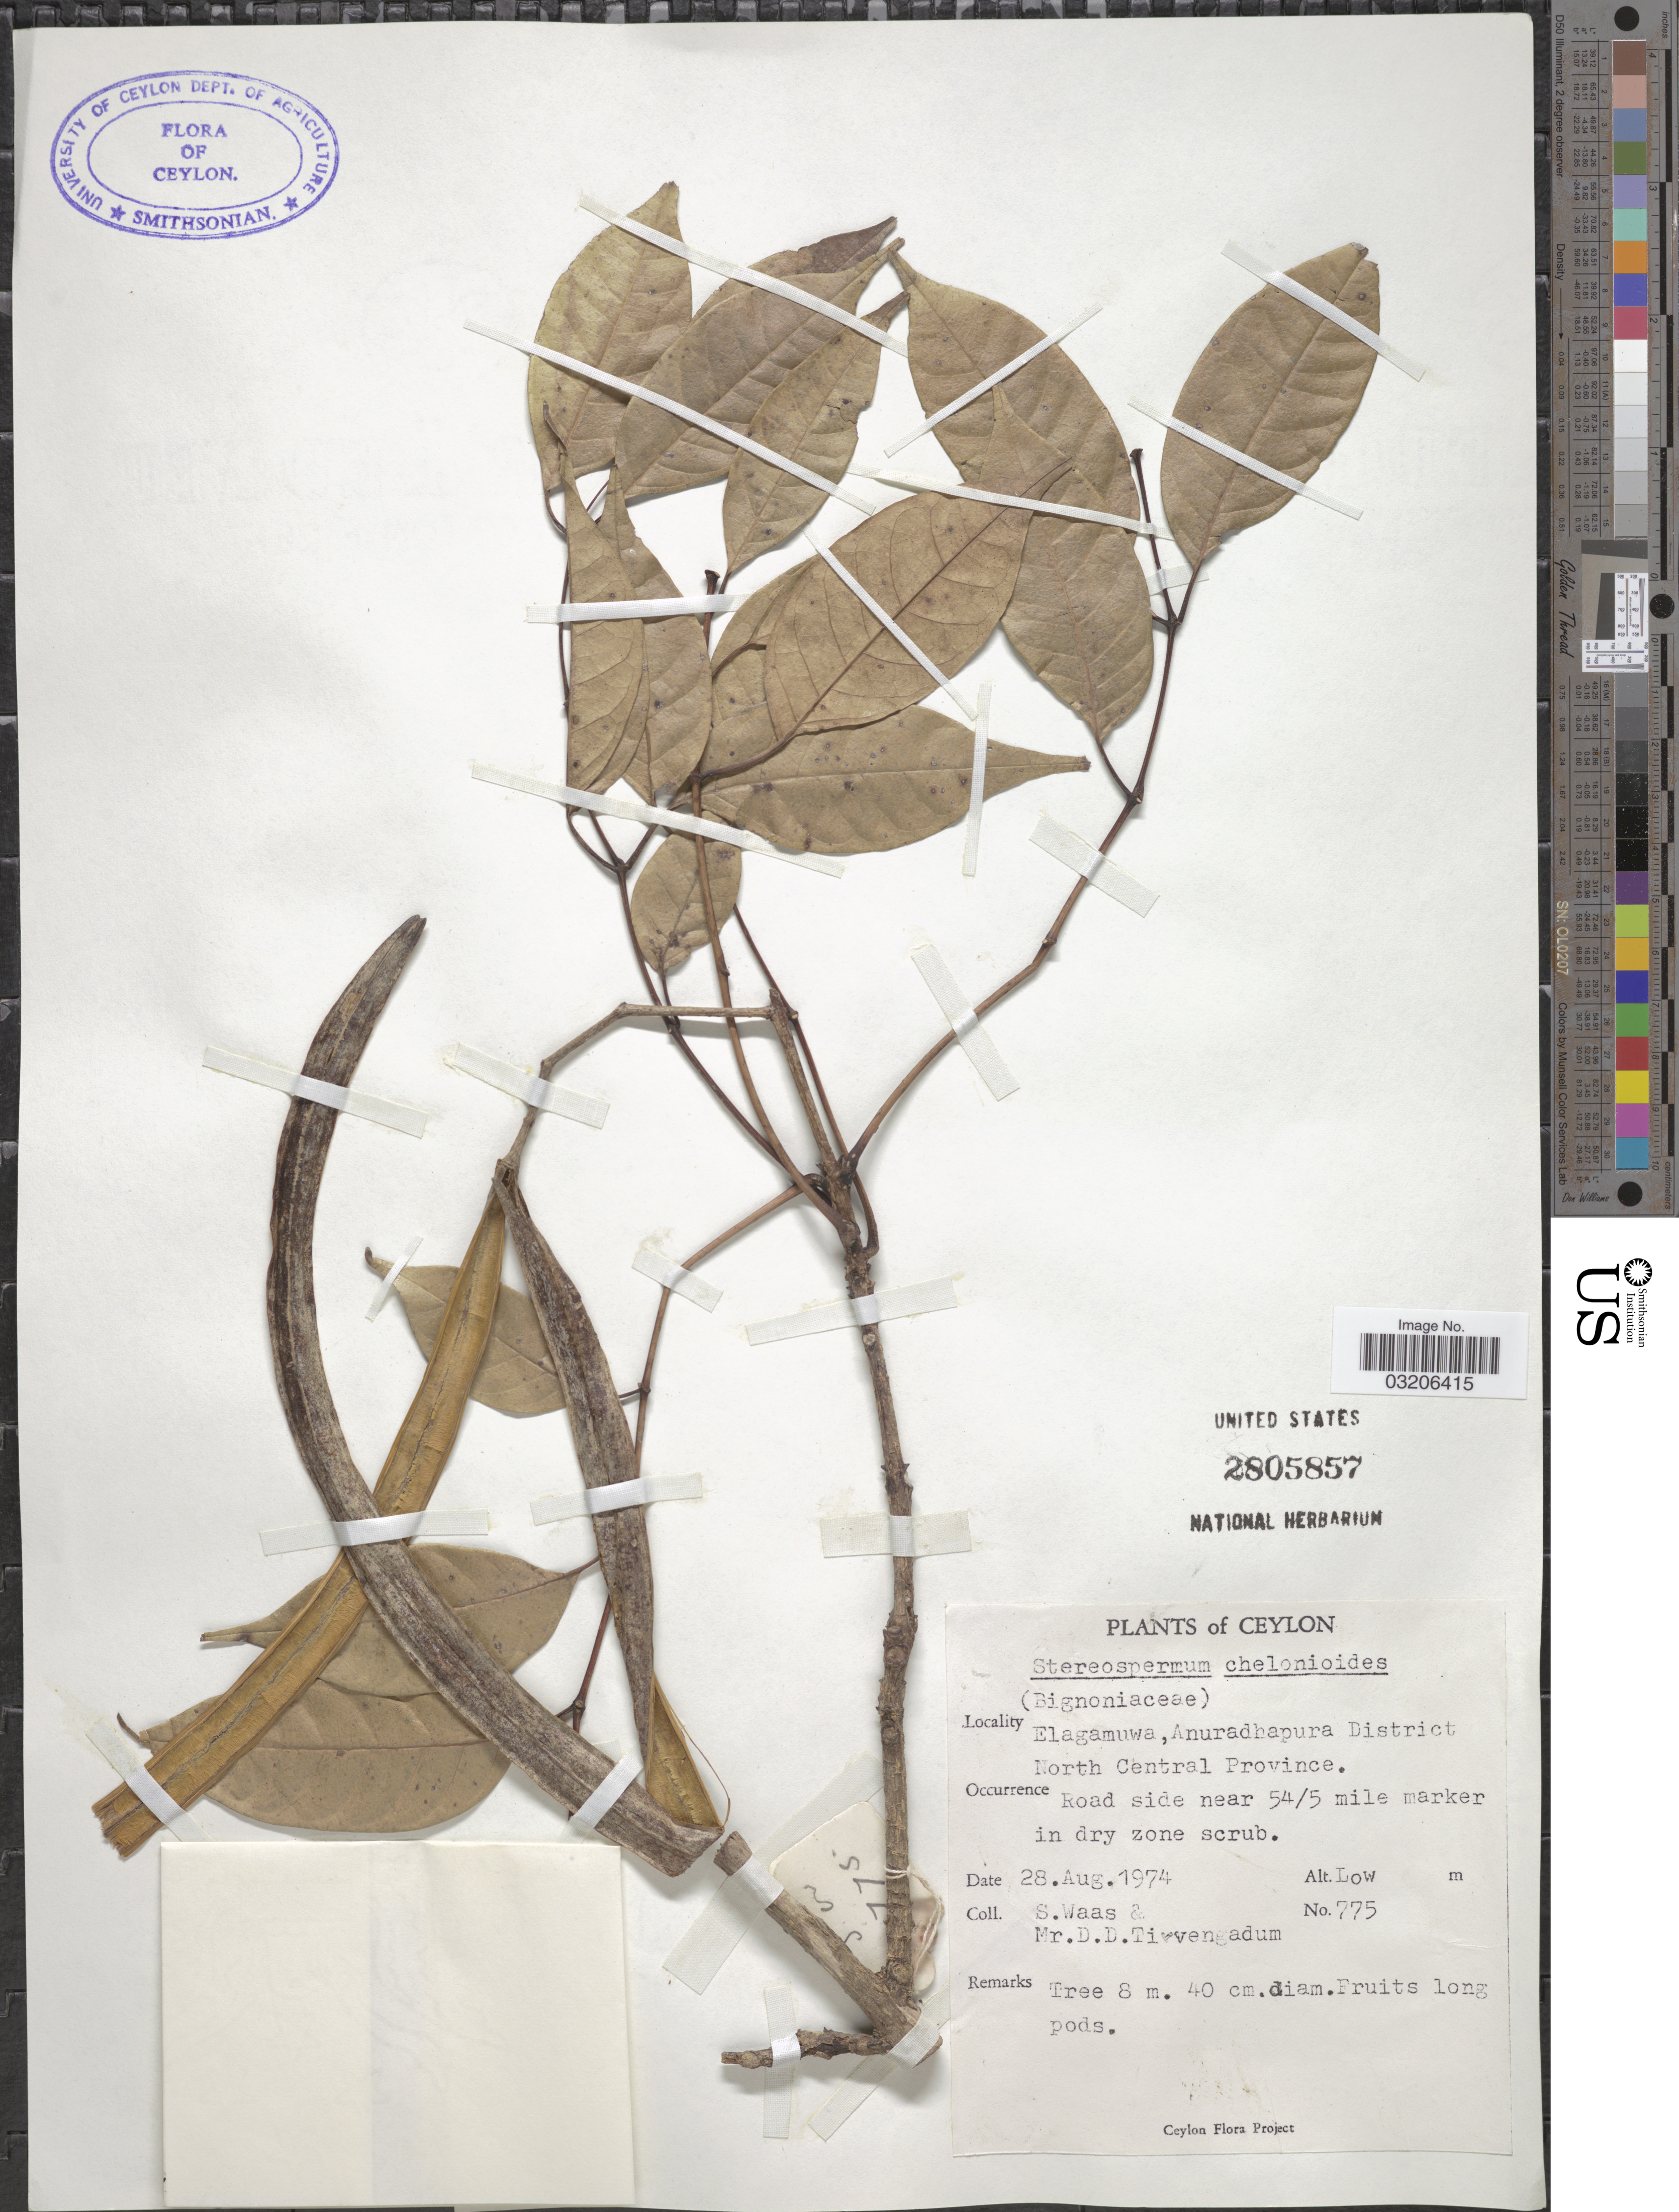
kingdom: Plantae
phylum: Tracheophyta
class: Magnoliopsida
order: Lamiales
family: Bignoniaceae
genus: Stereospermum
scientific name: Stereospermum chelonoides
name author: DC.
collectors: S. Waas & D. Tirvengadum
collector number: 775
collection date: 1974-08-28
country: Sri Lanka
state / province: North Central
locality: Ceylon. Elagamuwa, Anuradhapura District, North Central Province. Road side near 54/5 mile marker in dry zone scrub.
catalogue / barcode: US 2805857